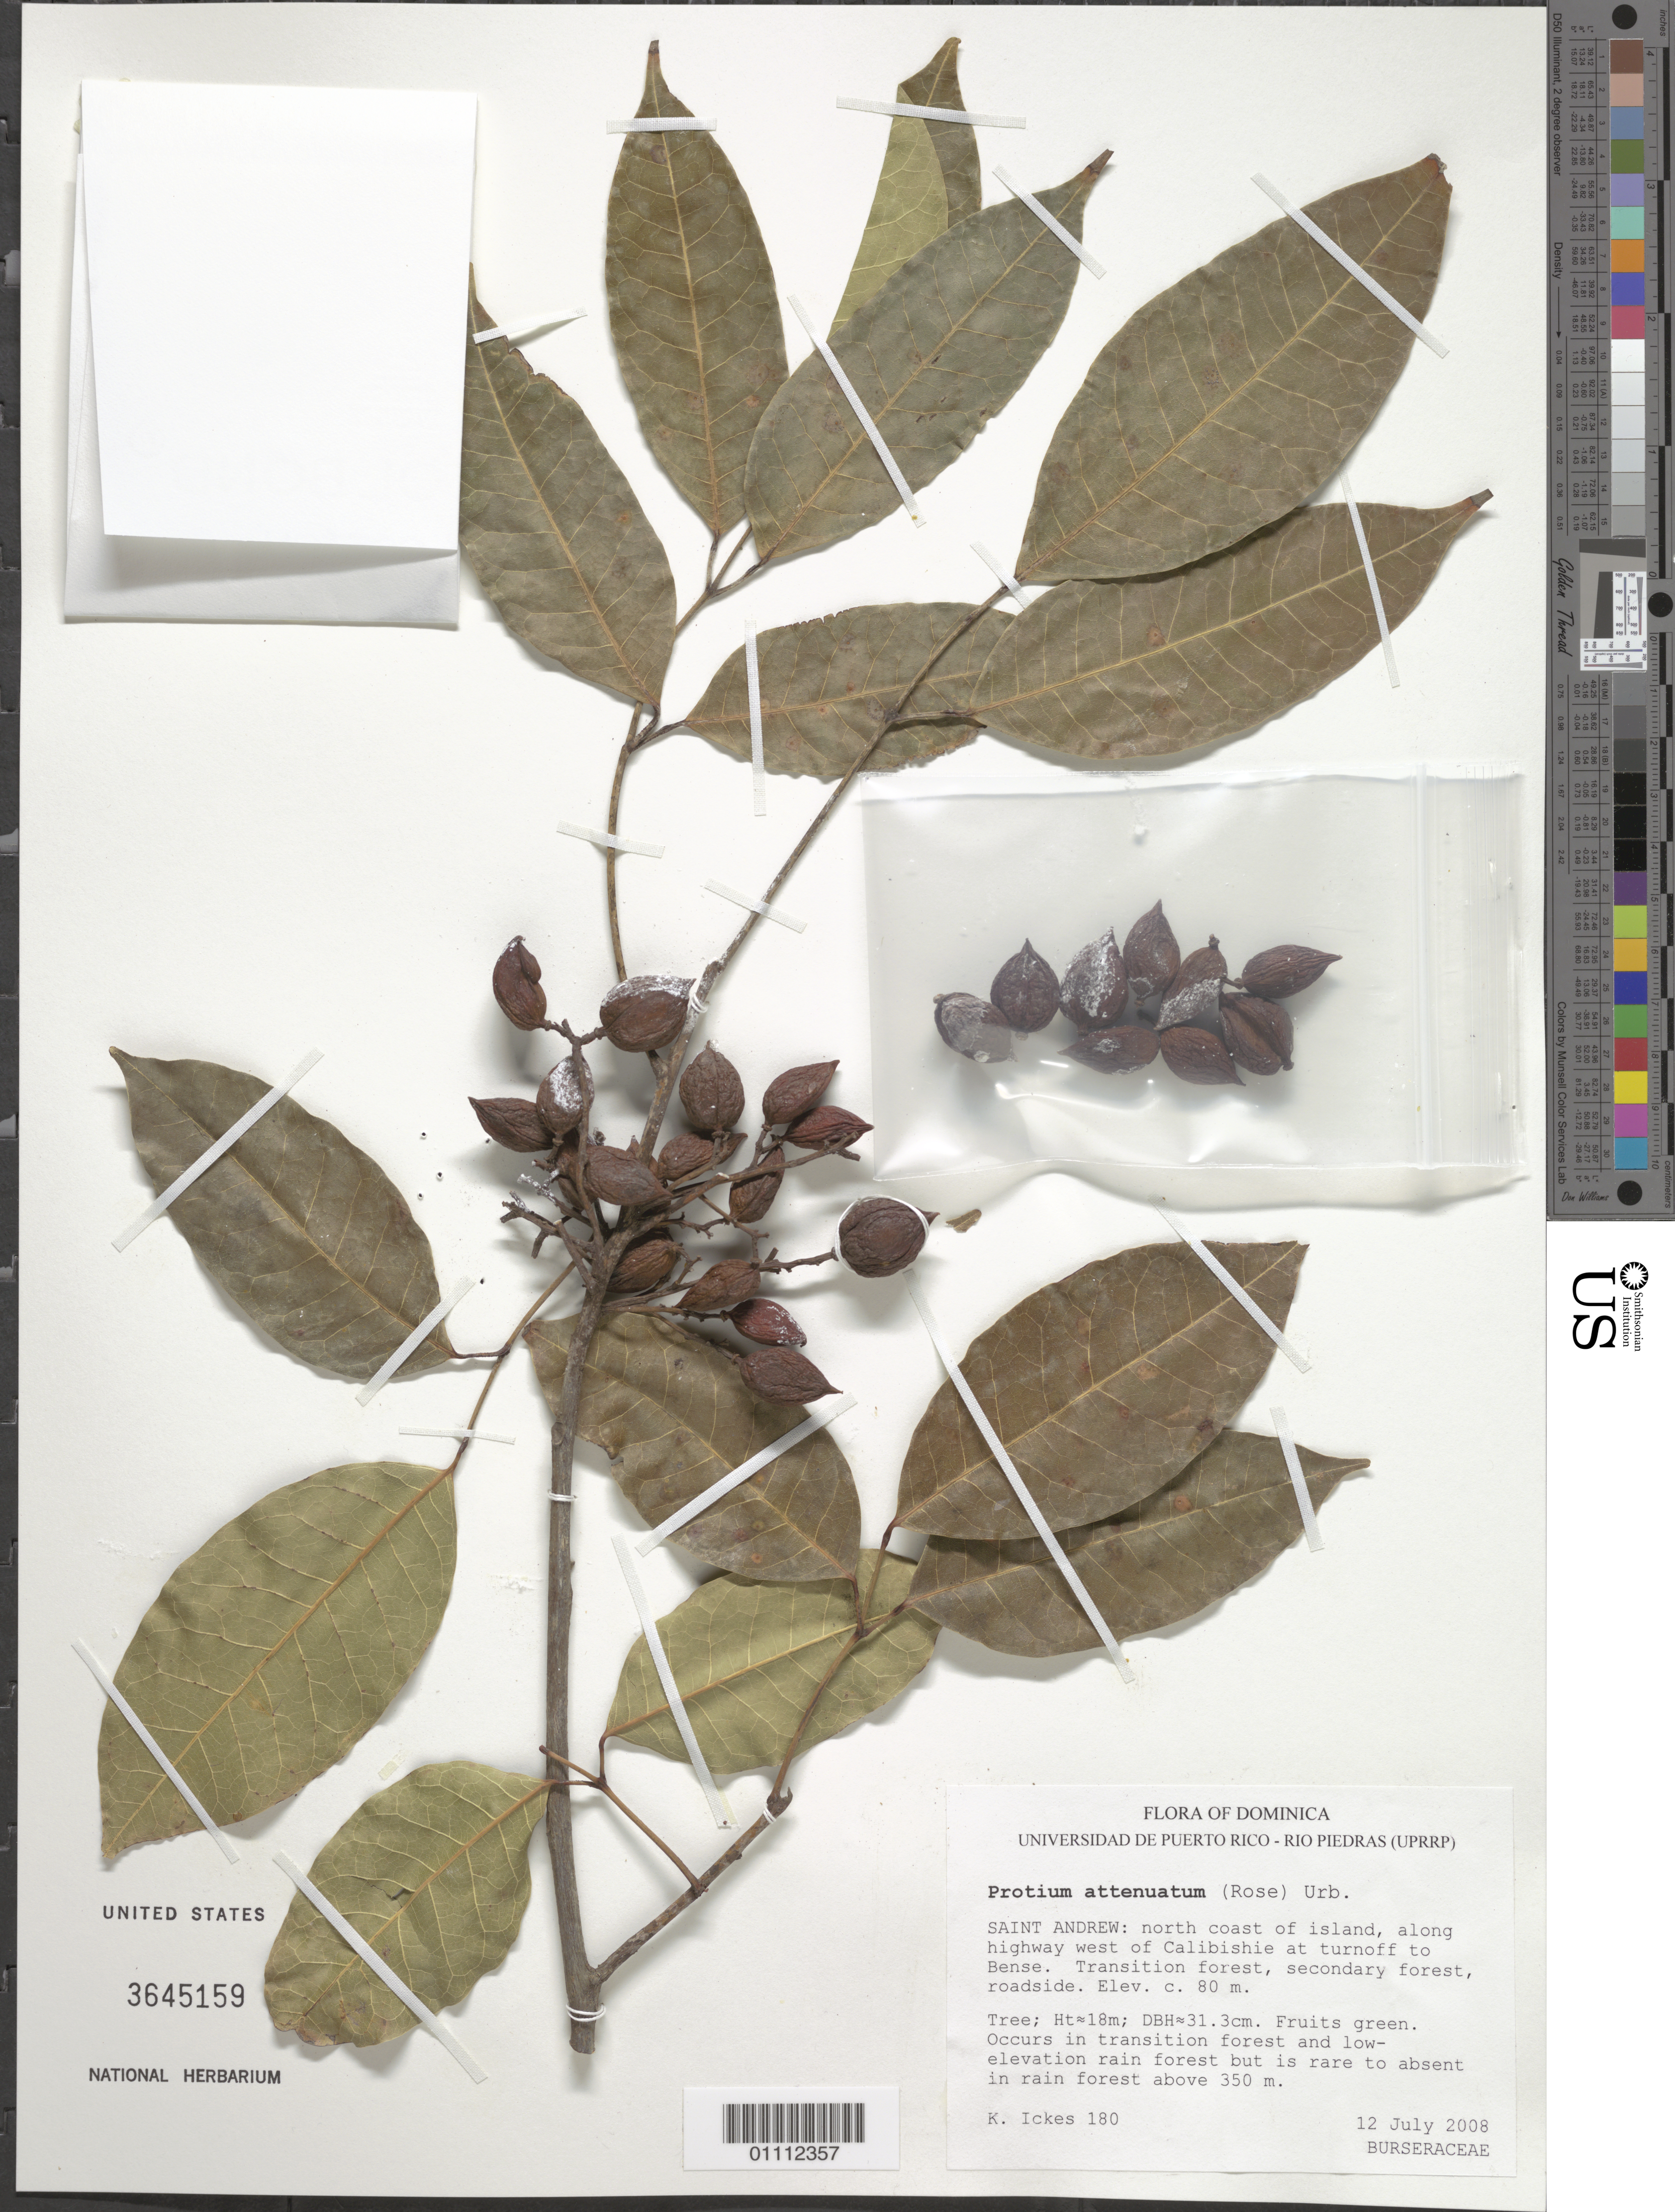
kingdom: Plantae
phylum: Tracheophyta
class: Magnoliopsida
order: Sapindales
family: Burseraceae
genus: Protium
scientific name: Protium attenuatum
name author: Urb.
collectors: K. Ickes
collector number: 180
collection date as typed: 12 Jul 2008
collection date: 2008-07-12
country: Dominica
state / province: St. Andrew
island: Dominica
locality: North Coast, along highway W of Calibishie at turnoff to Bense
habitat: Transition forest, secondary forest, roadside. Occurs in transition forest and low elevation rainforest but is rare to absent in rainforest above 350 m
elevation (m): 80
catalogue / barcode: US 3645159